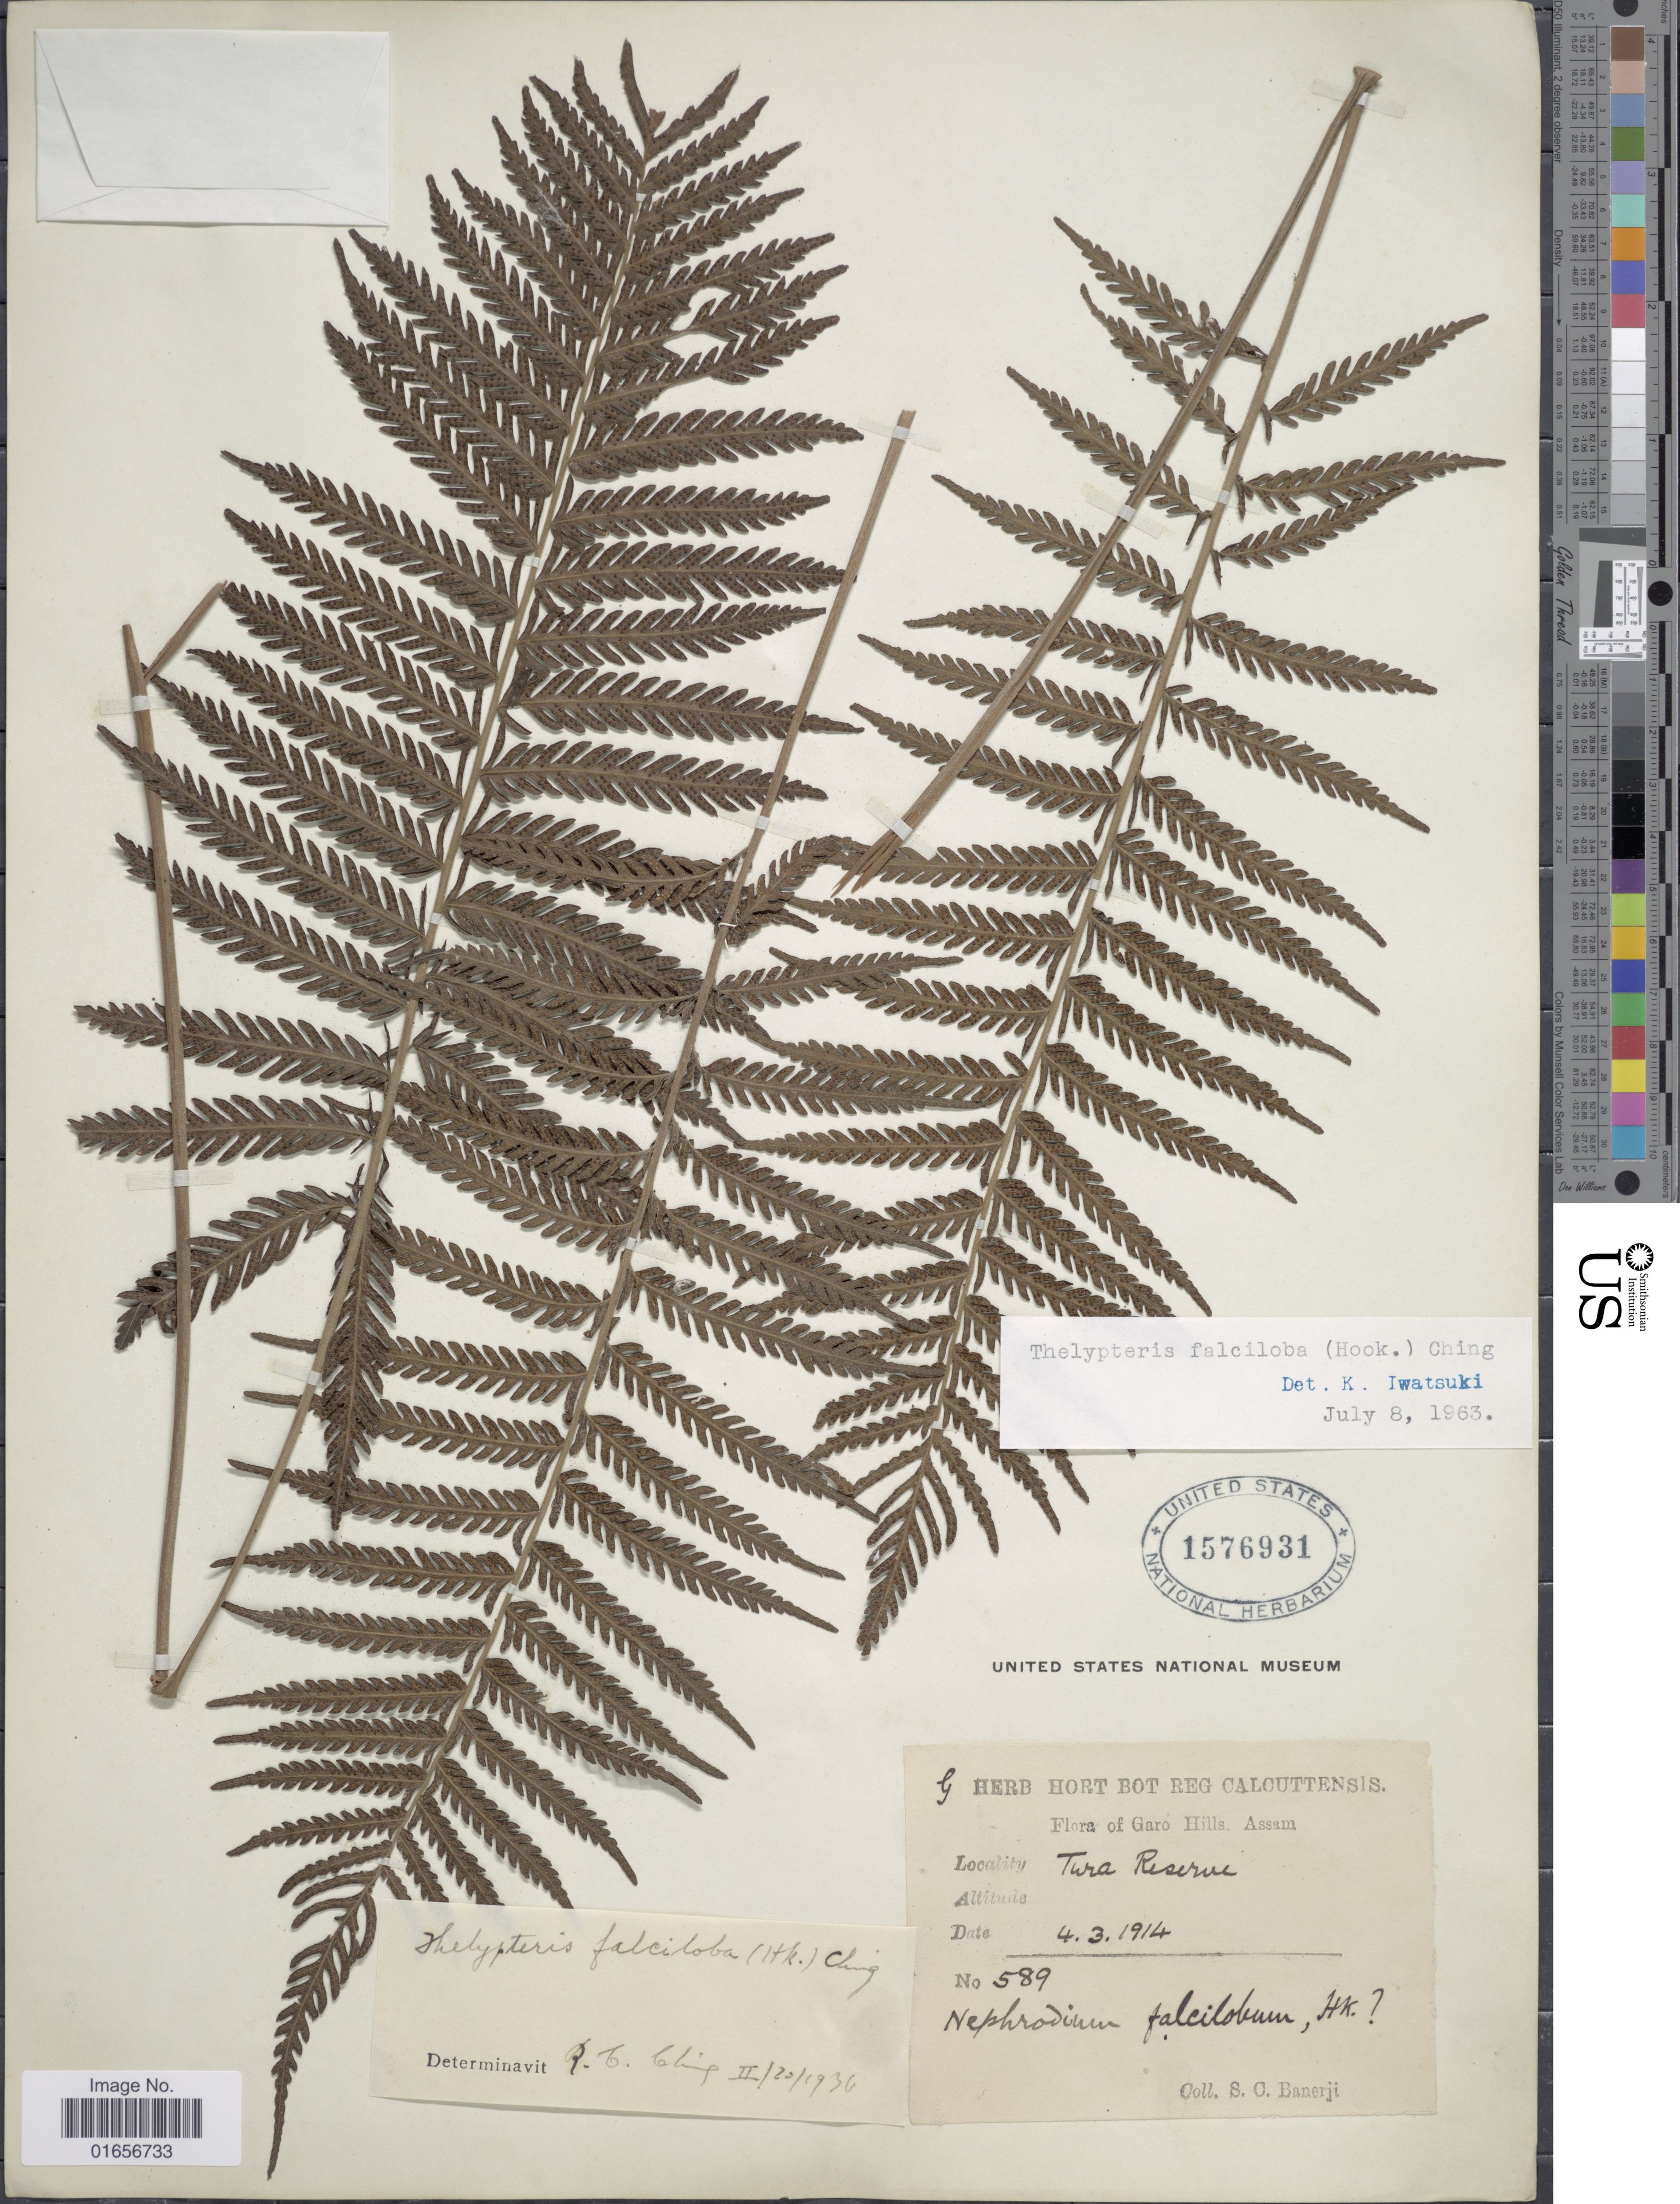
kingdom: Plantae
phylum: Tracheophyta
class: Polypodiopsida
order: Polypodiales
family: Thelypteridaceae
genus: Pseudocyclosorus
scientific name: Pseudocyclosorus falcilobus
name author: (Hook.) Ching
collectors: S. Banerji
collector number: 589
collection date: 1914-03-04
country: India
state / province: Meghalaya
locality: Garo Hills, Assam, Tura Reserve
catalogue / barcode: US 1576931